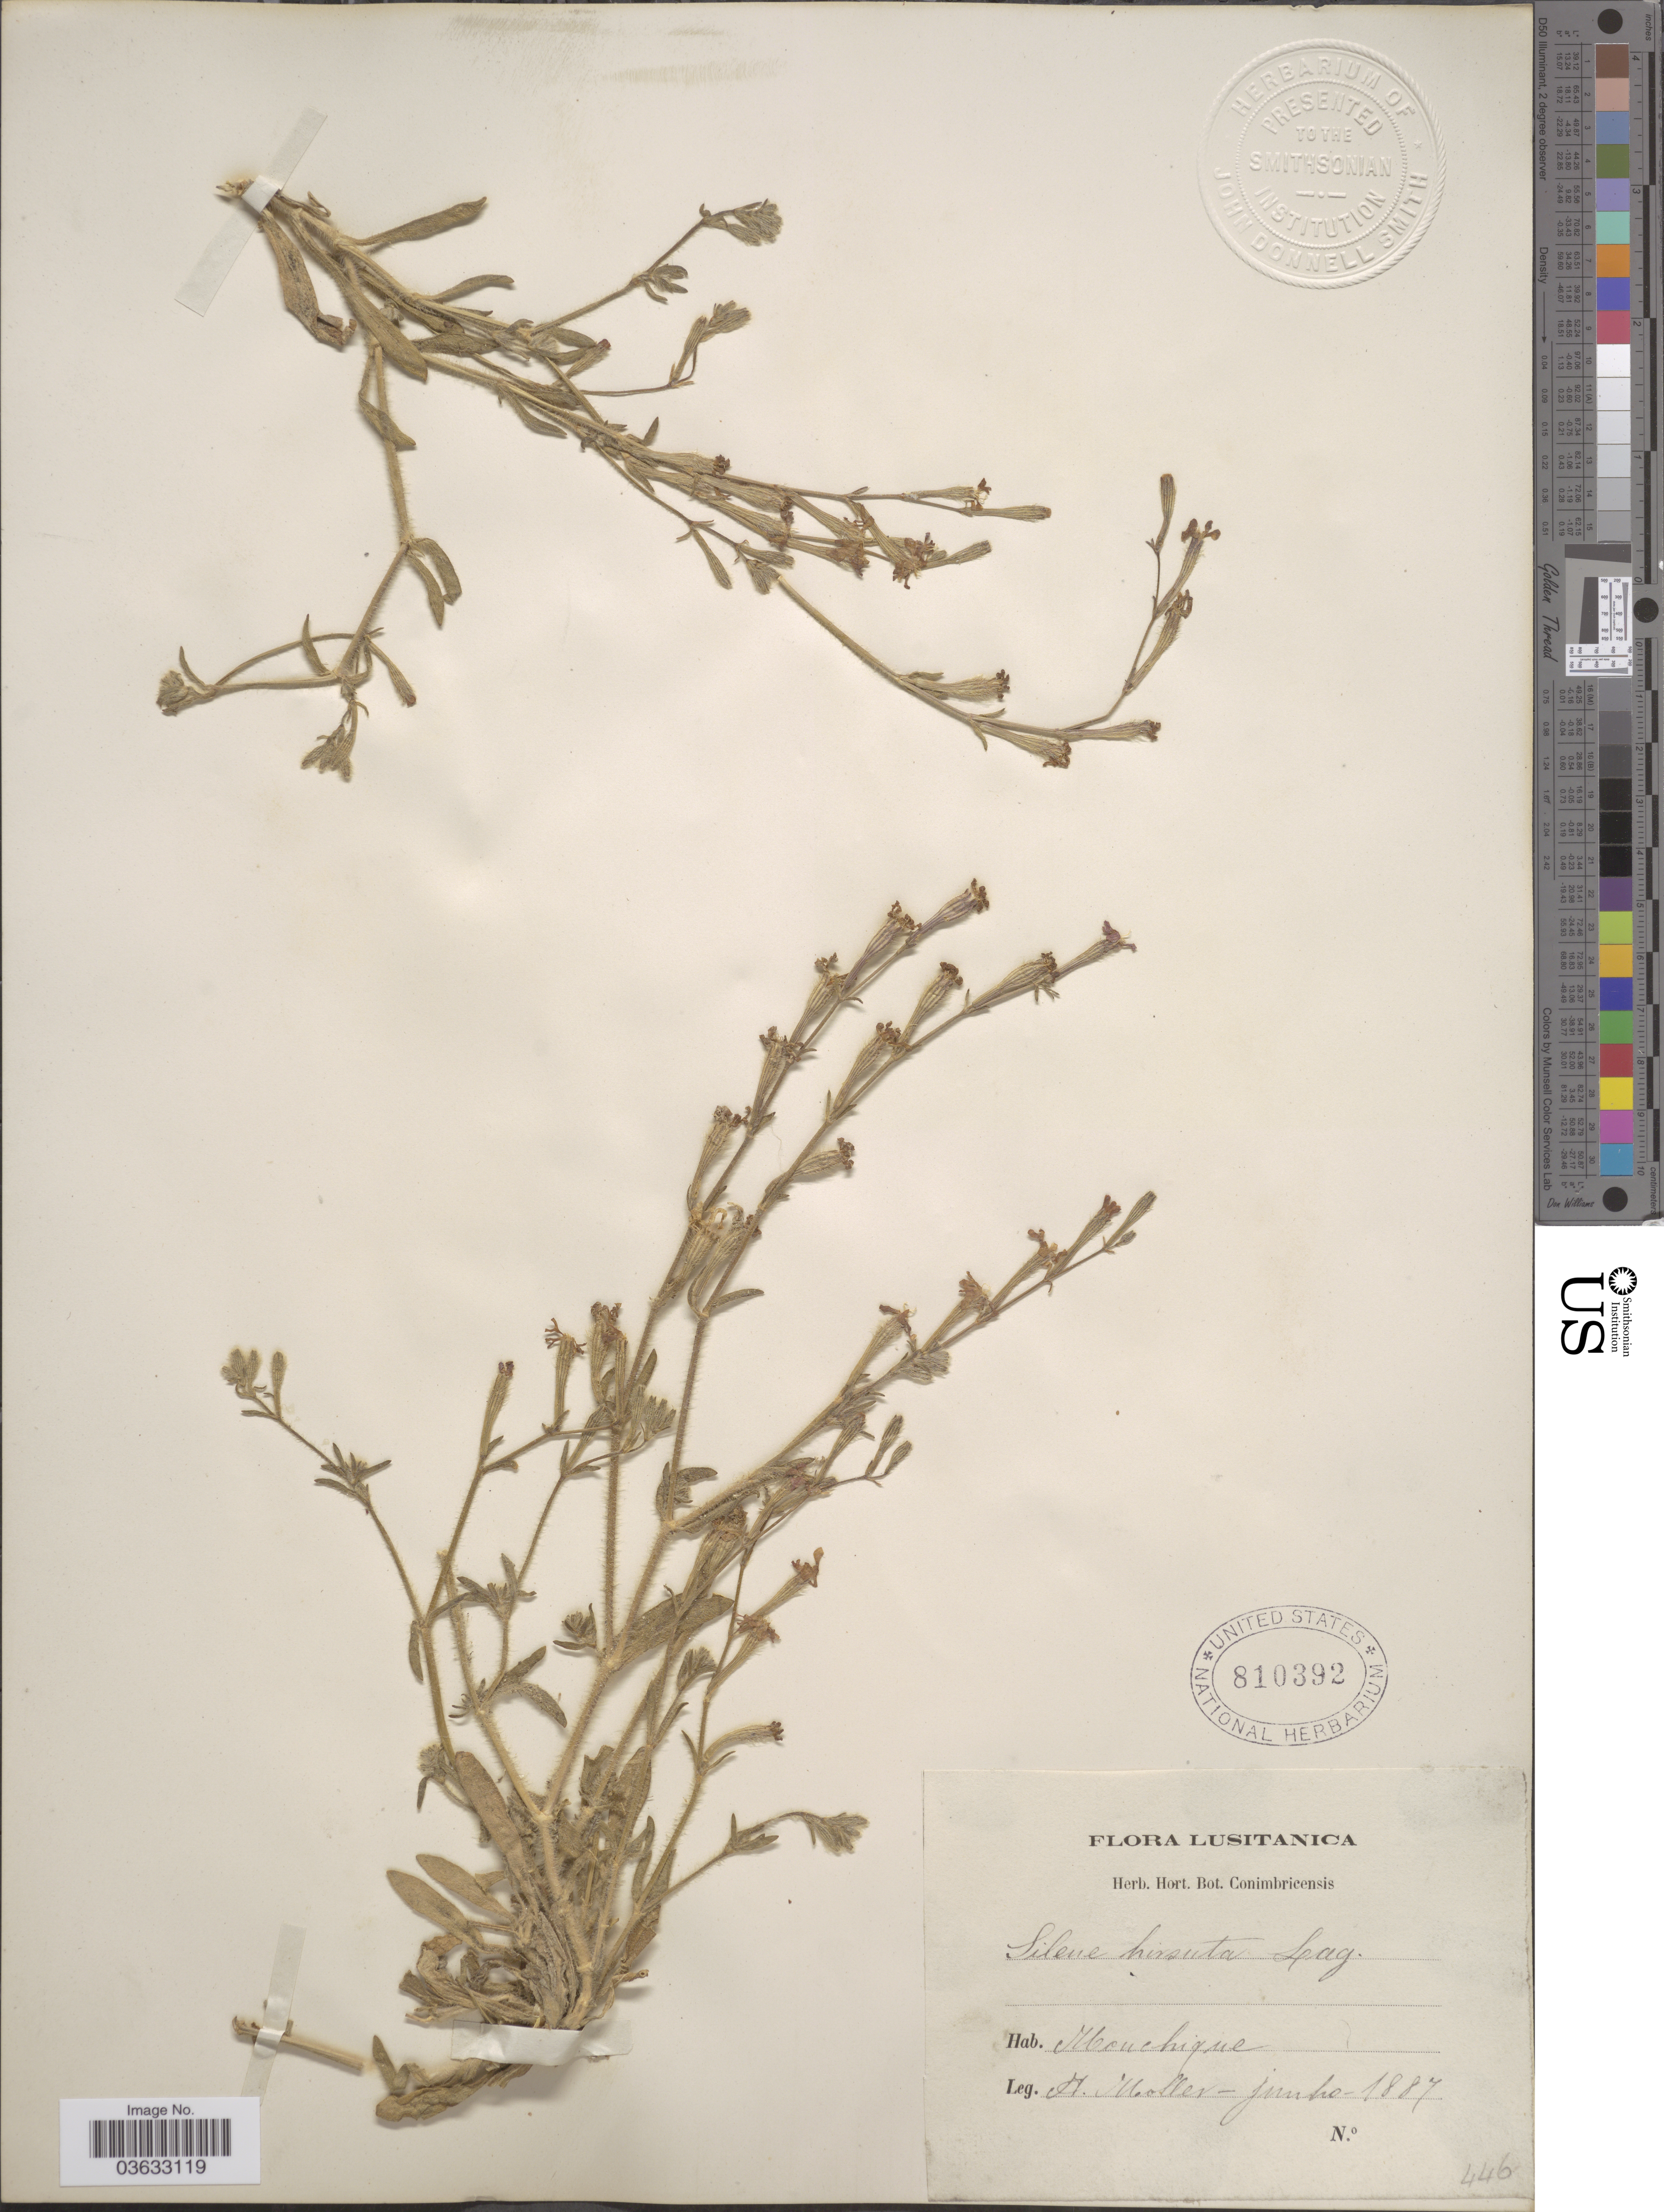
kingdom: Plantae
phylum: Tracheophyta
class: Magnoliopsida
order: Caryophyllales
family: Caryophyllaceae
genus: Silene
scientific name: Silene hispida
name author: Desf.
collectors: A. Moller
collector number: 446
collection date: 1887-06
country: Portugal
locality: Lusitanica. Monchique.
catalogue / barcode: US 810392